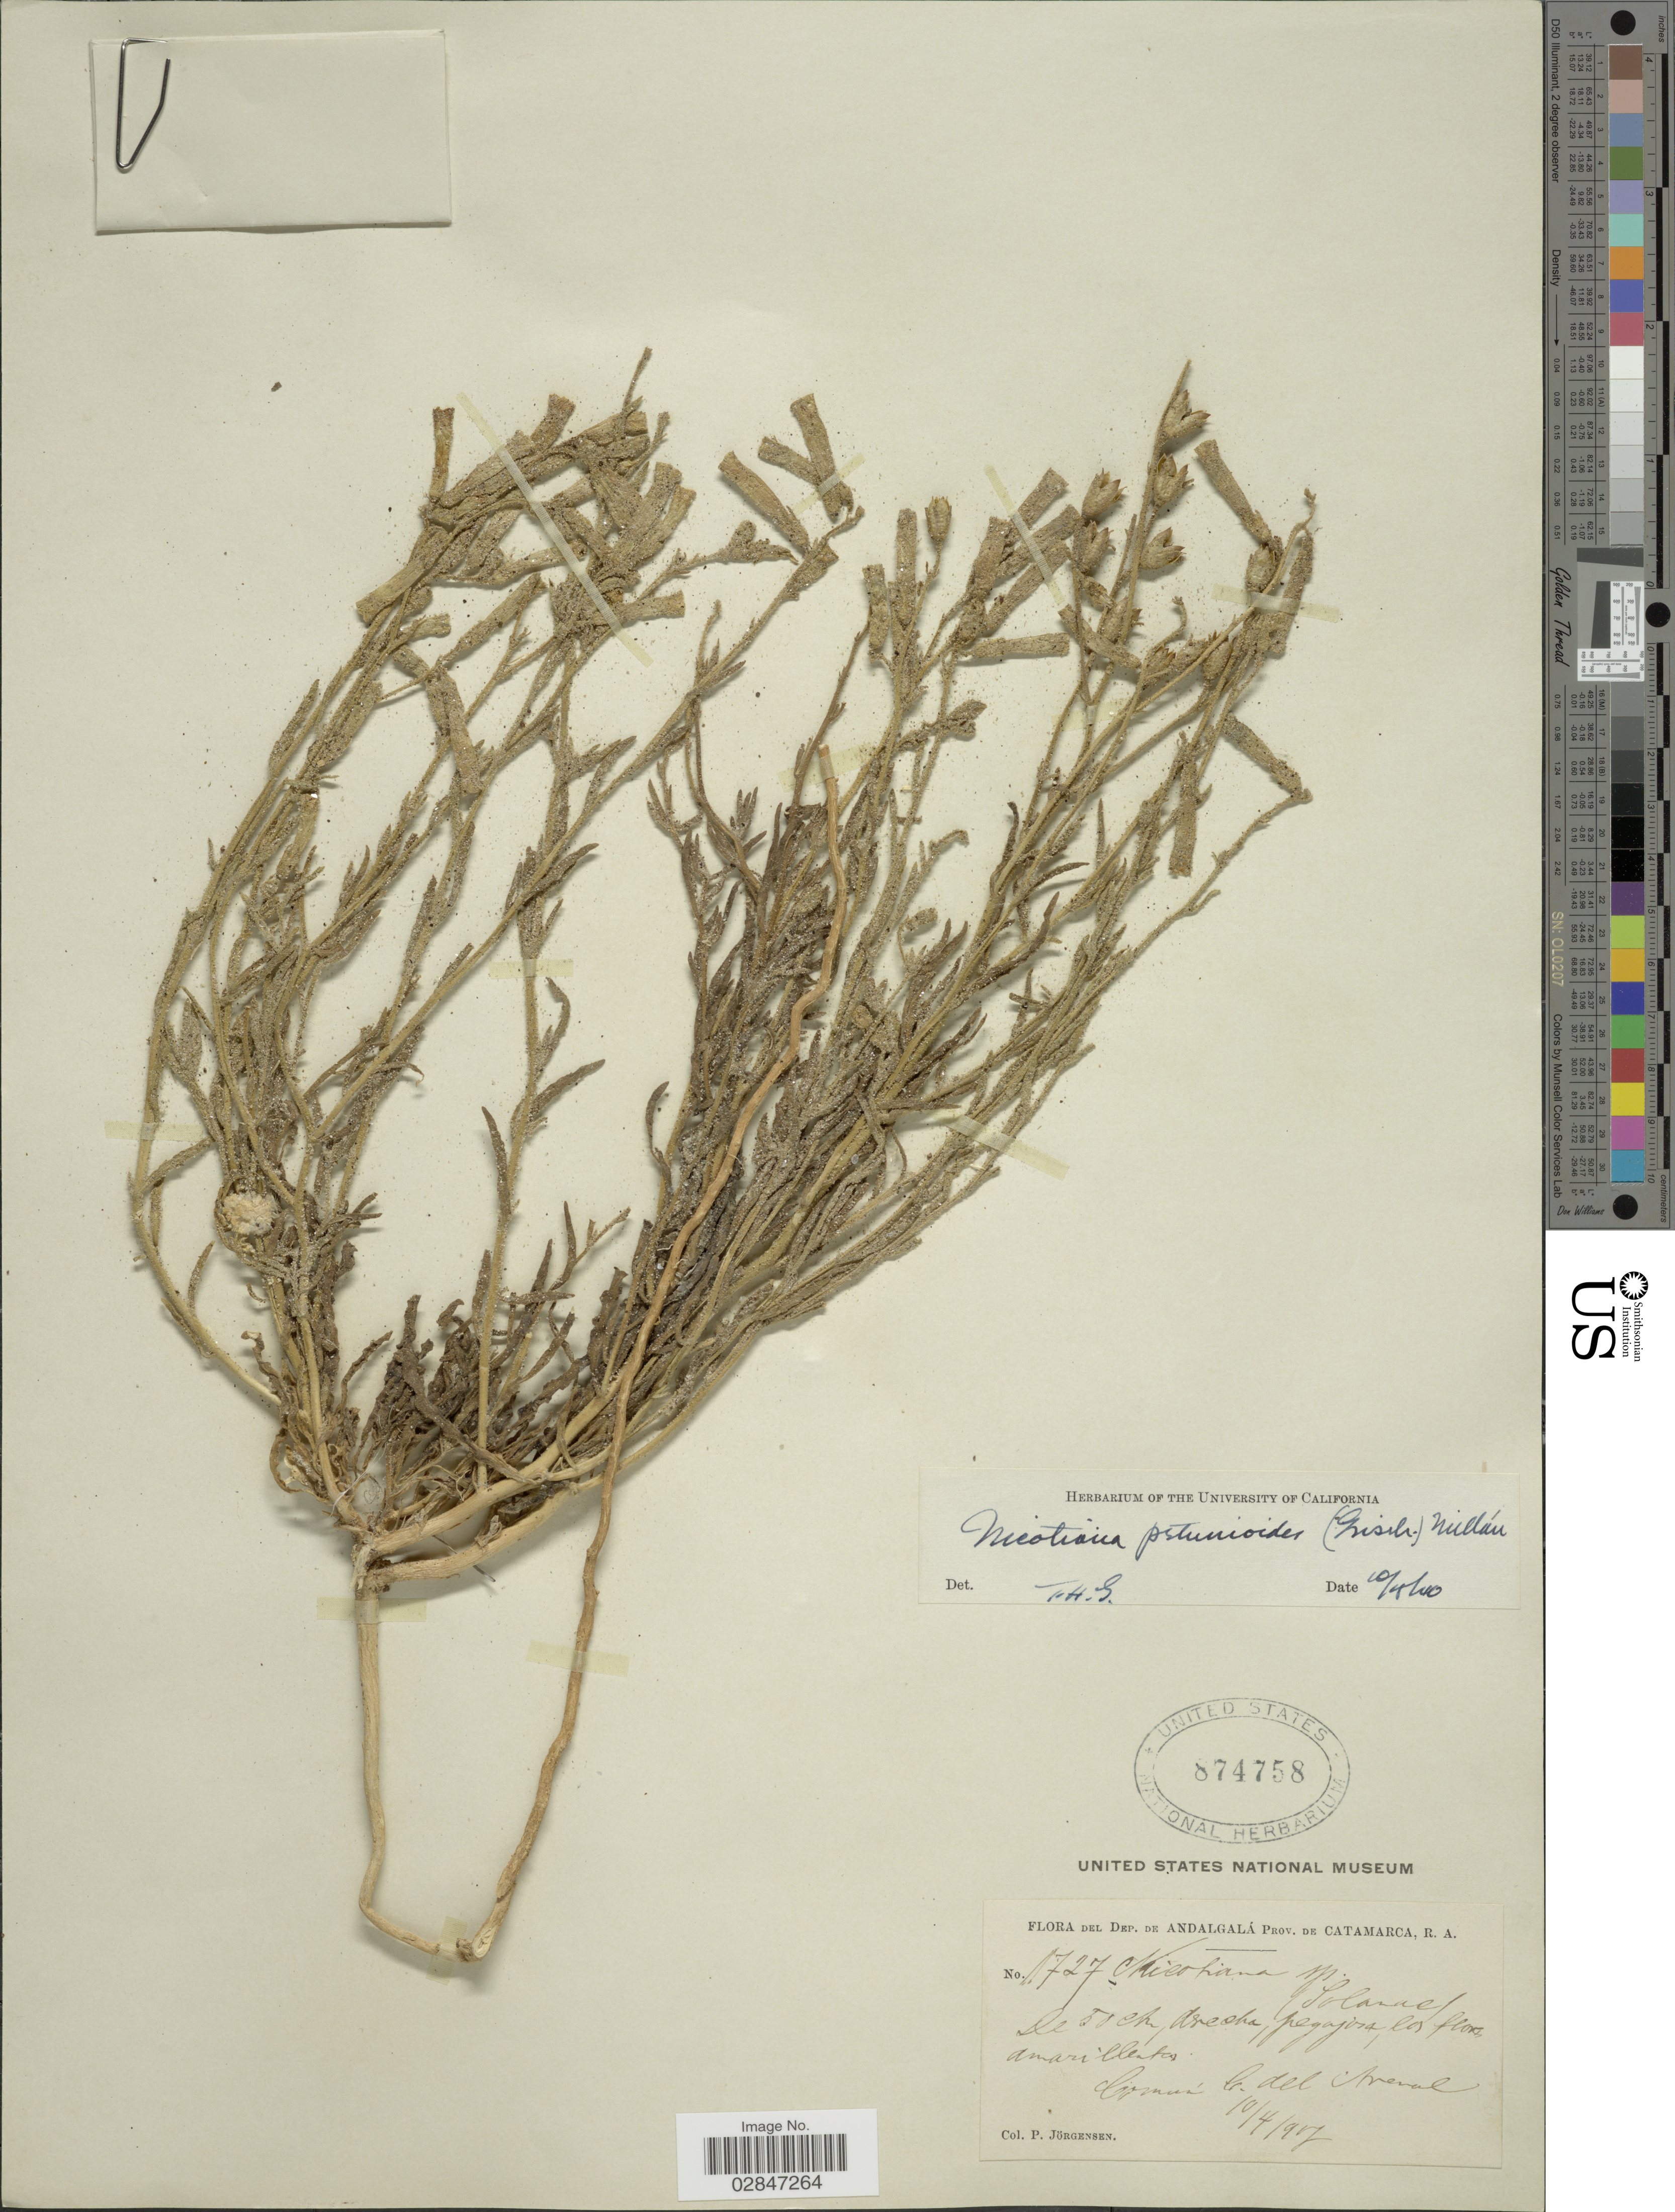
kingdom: Plantae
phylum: Tracheophyta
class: Magnoliopsida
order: Solanales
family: Solanaceae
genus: Nicotiana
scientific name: Nicotiana petunioides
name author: (Griseb.) Millán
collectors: P. Jörgensen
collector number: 1727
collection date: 1907-04-10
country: Argentina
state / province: Catamarca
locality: Dep. de Andalgalá, Prov. de Catamarca, R. A., Comun C del Arenal.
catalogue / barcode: US 874758